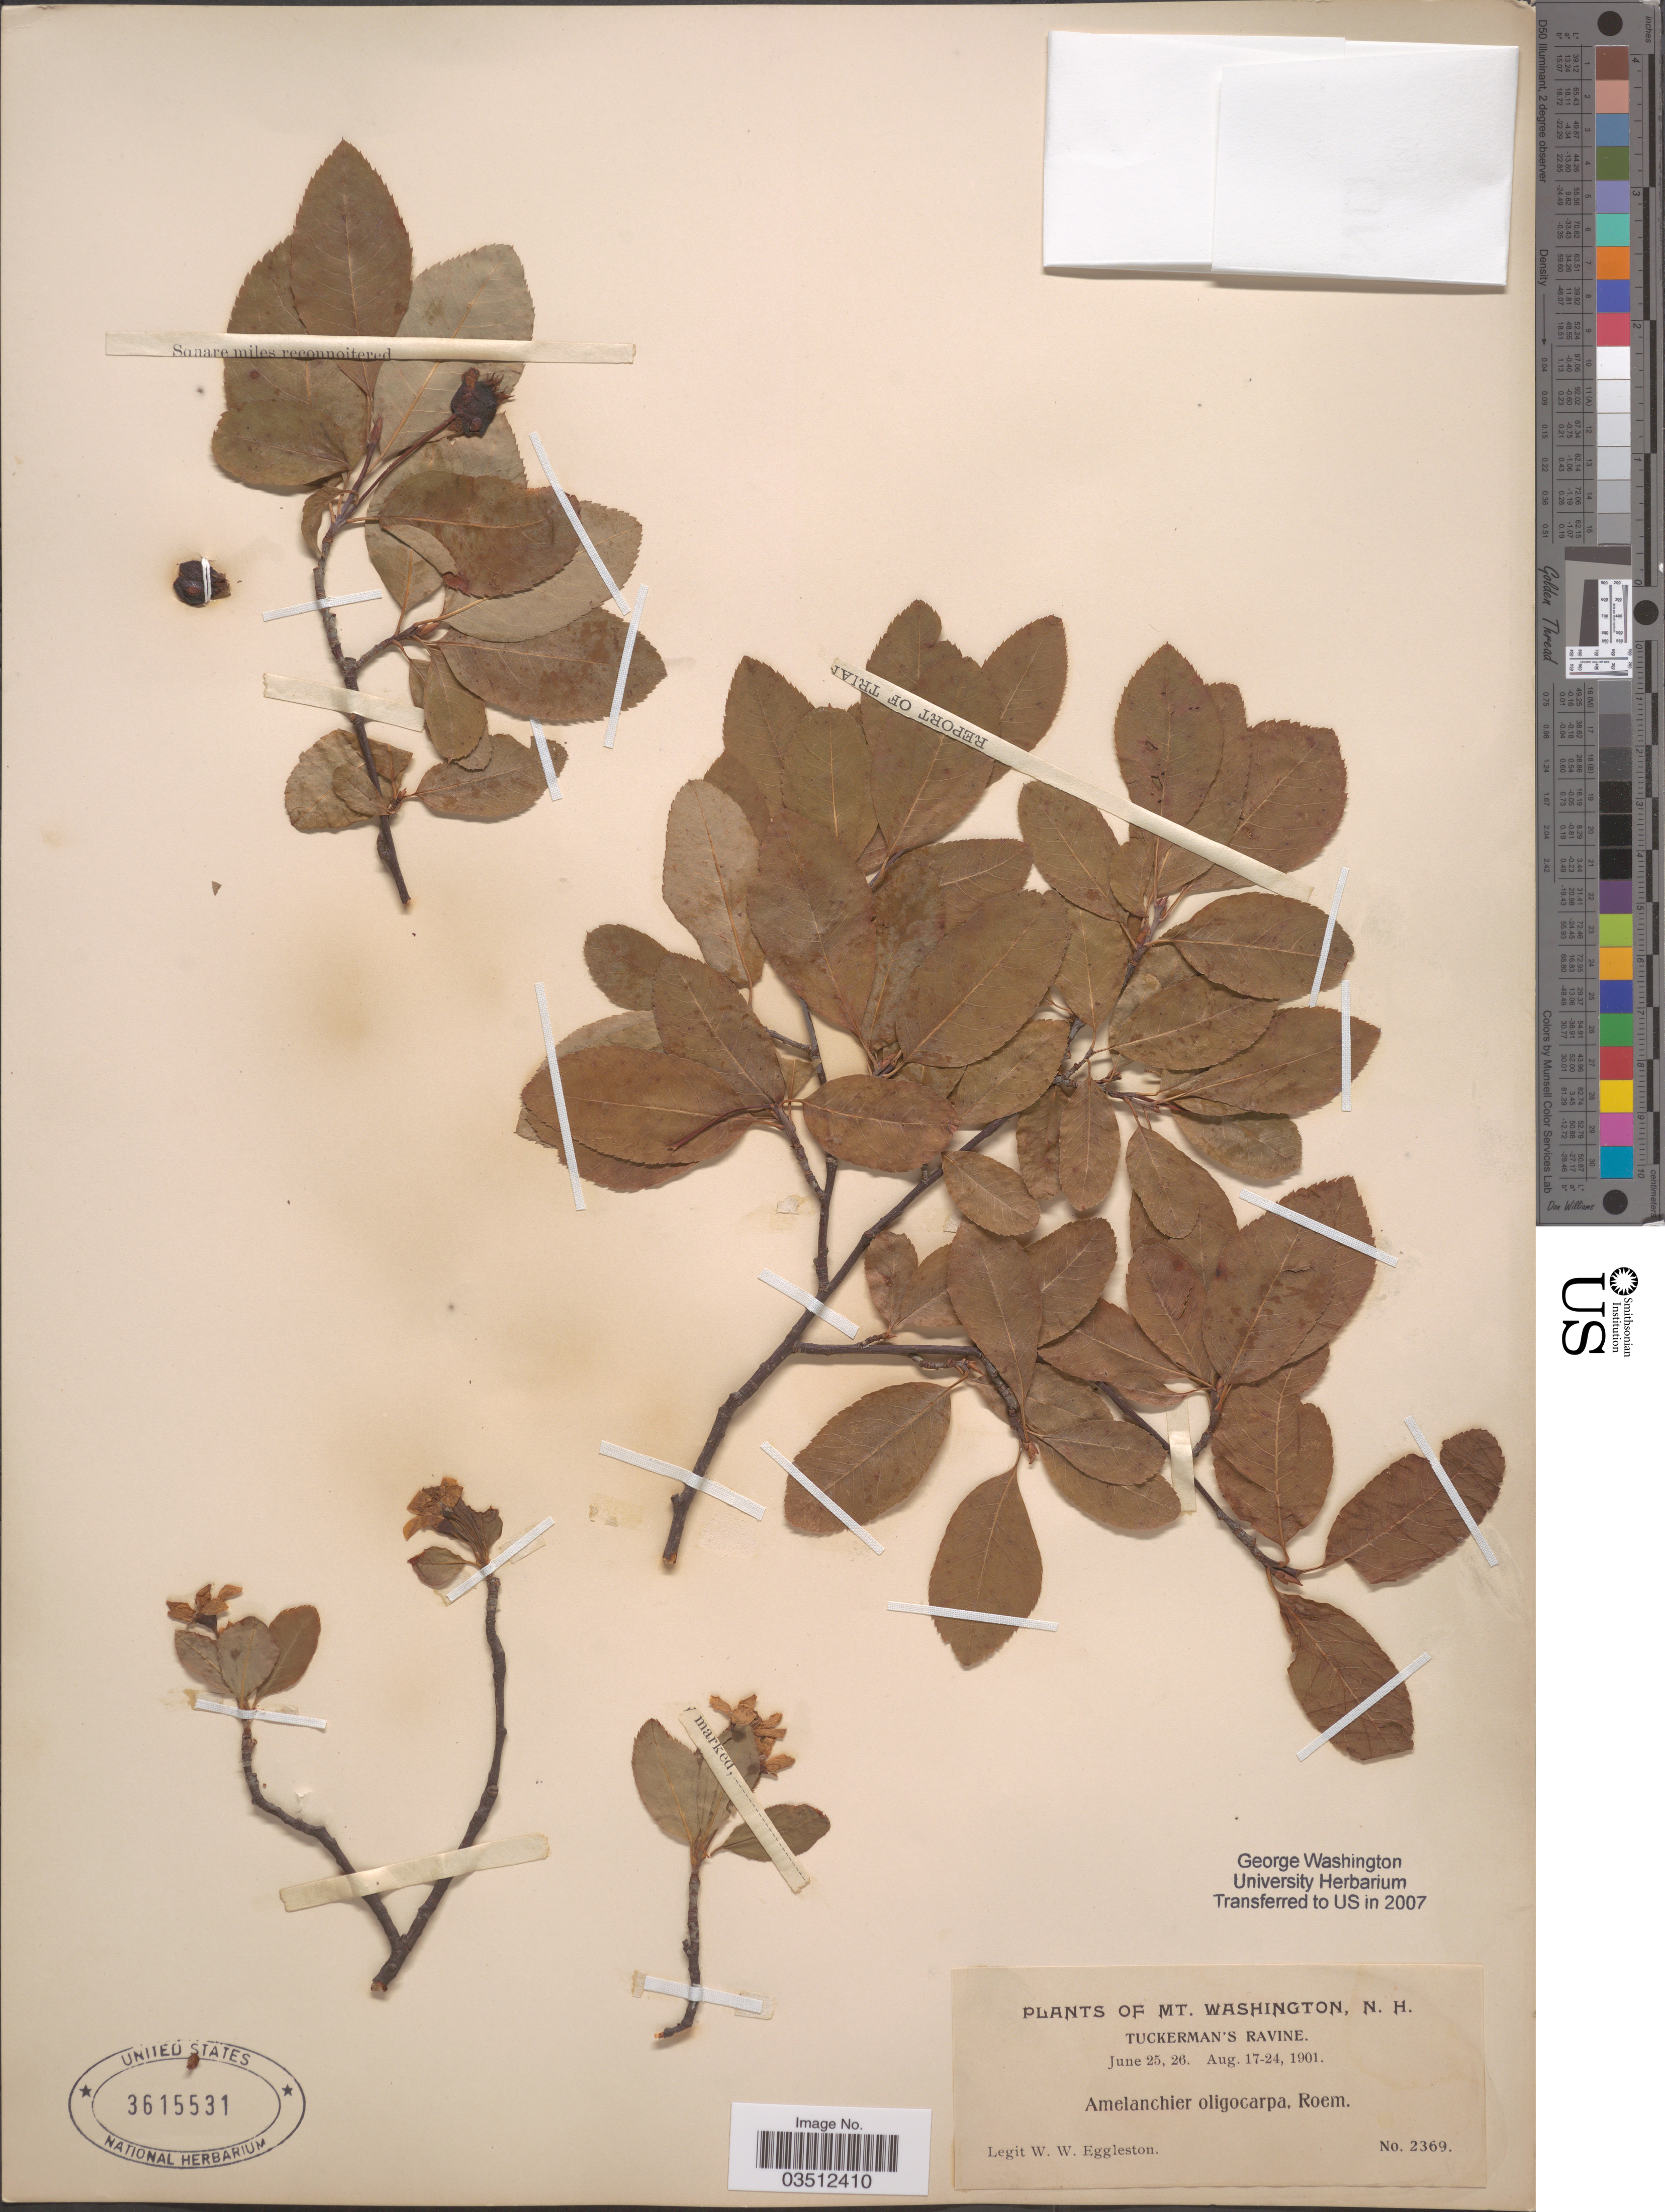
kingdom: Plantae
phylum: Tracheophyta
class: Magnoliopsida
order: Rosales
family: Rosaceae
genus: Amelanchier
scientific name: Amelanchier oligocarpa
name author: (Michx.) M. Roem.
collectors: W. W. Eggleston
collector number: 2369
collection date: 1901-06-25/1901-08-24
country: United States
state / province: New Hampshire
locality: Mt. Washington, Tuckerman's Ravine.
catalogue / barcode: US 3615531